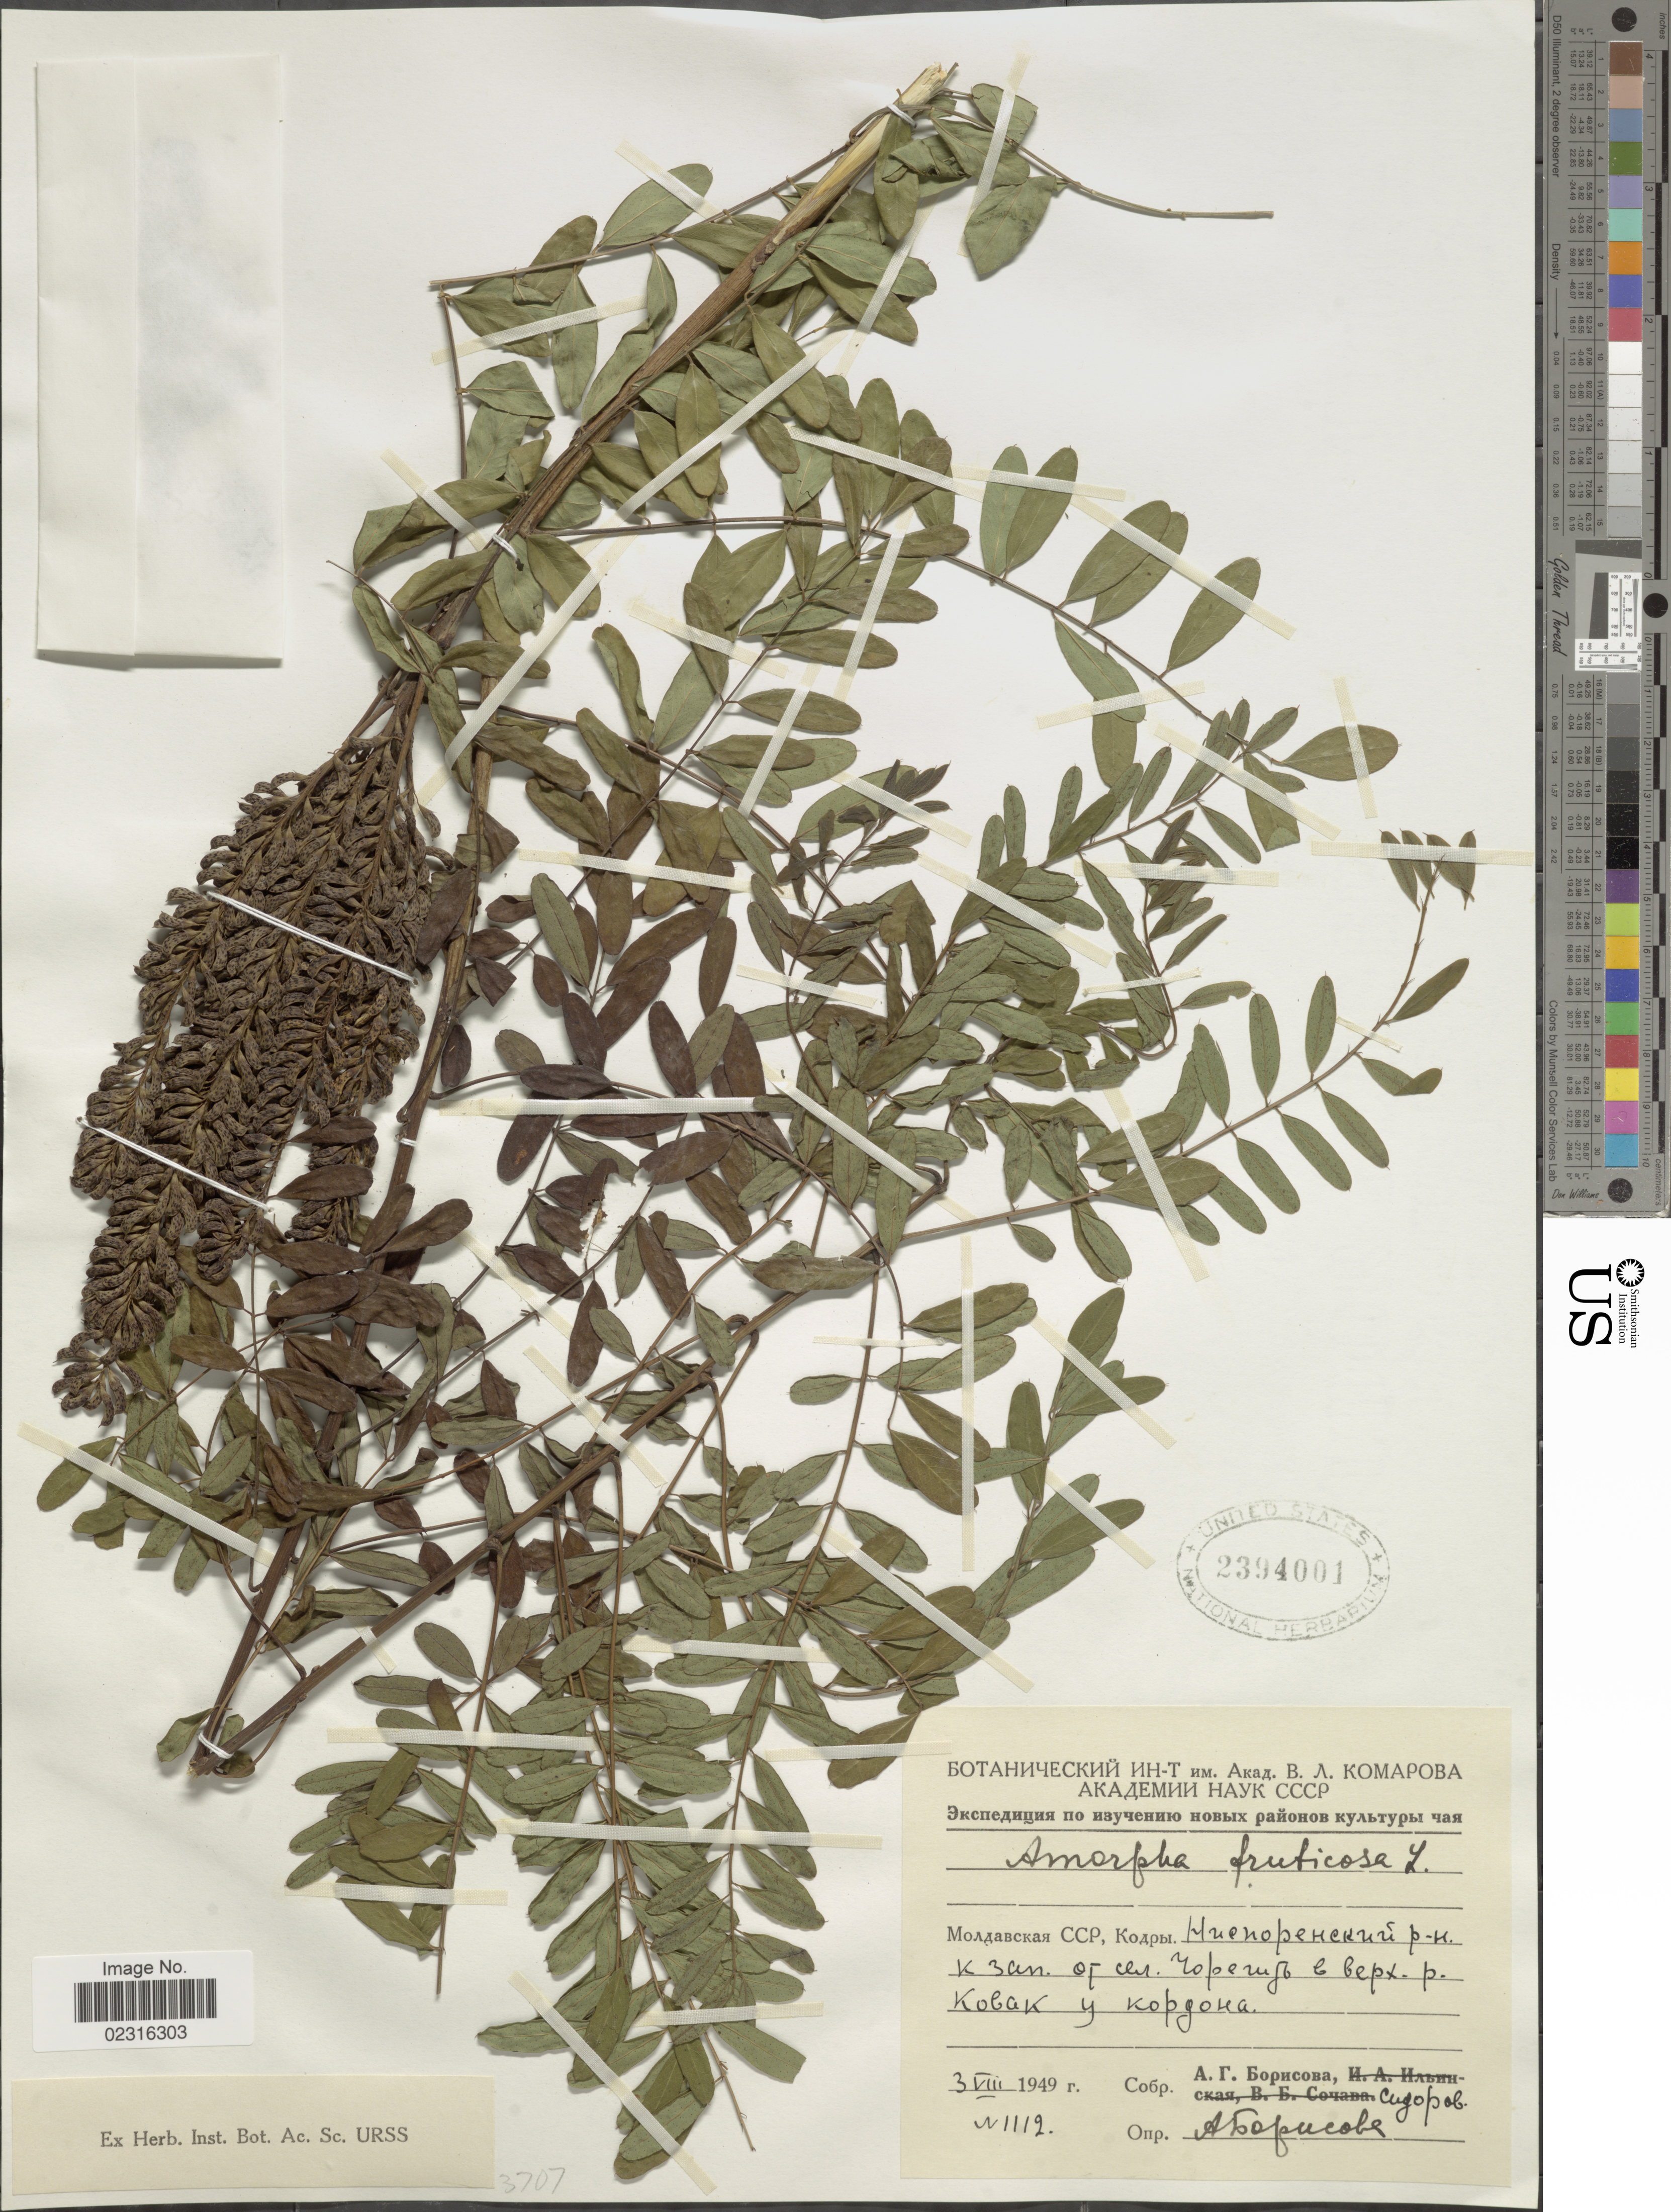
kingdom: Plantae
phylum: Tracheophyta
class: Magnoliopsida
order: Fabales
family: Fabaceae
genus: Amorpha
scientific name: Amorpha fruticosa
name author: L.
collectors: A. Borisova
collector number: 1112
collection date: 1949-08-03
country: Moldova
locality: Kodry, Kovak River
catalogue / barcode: US 2394001